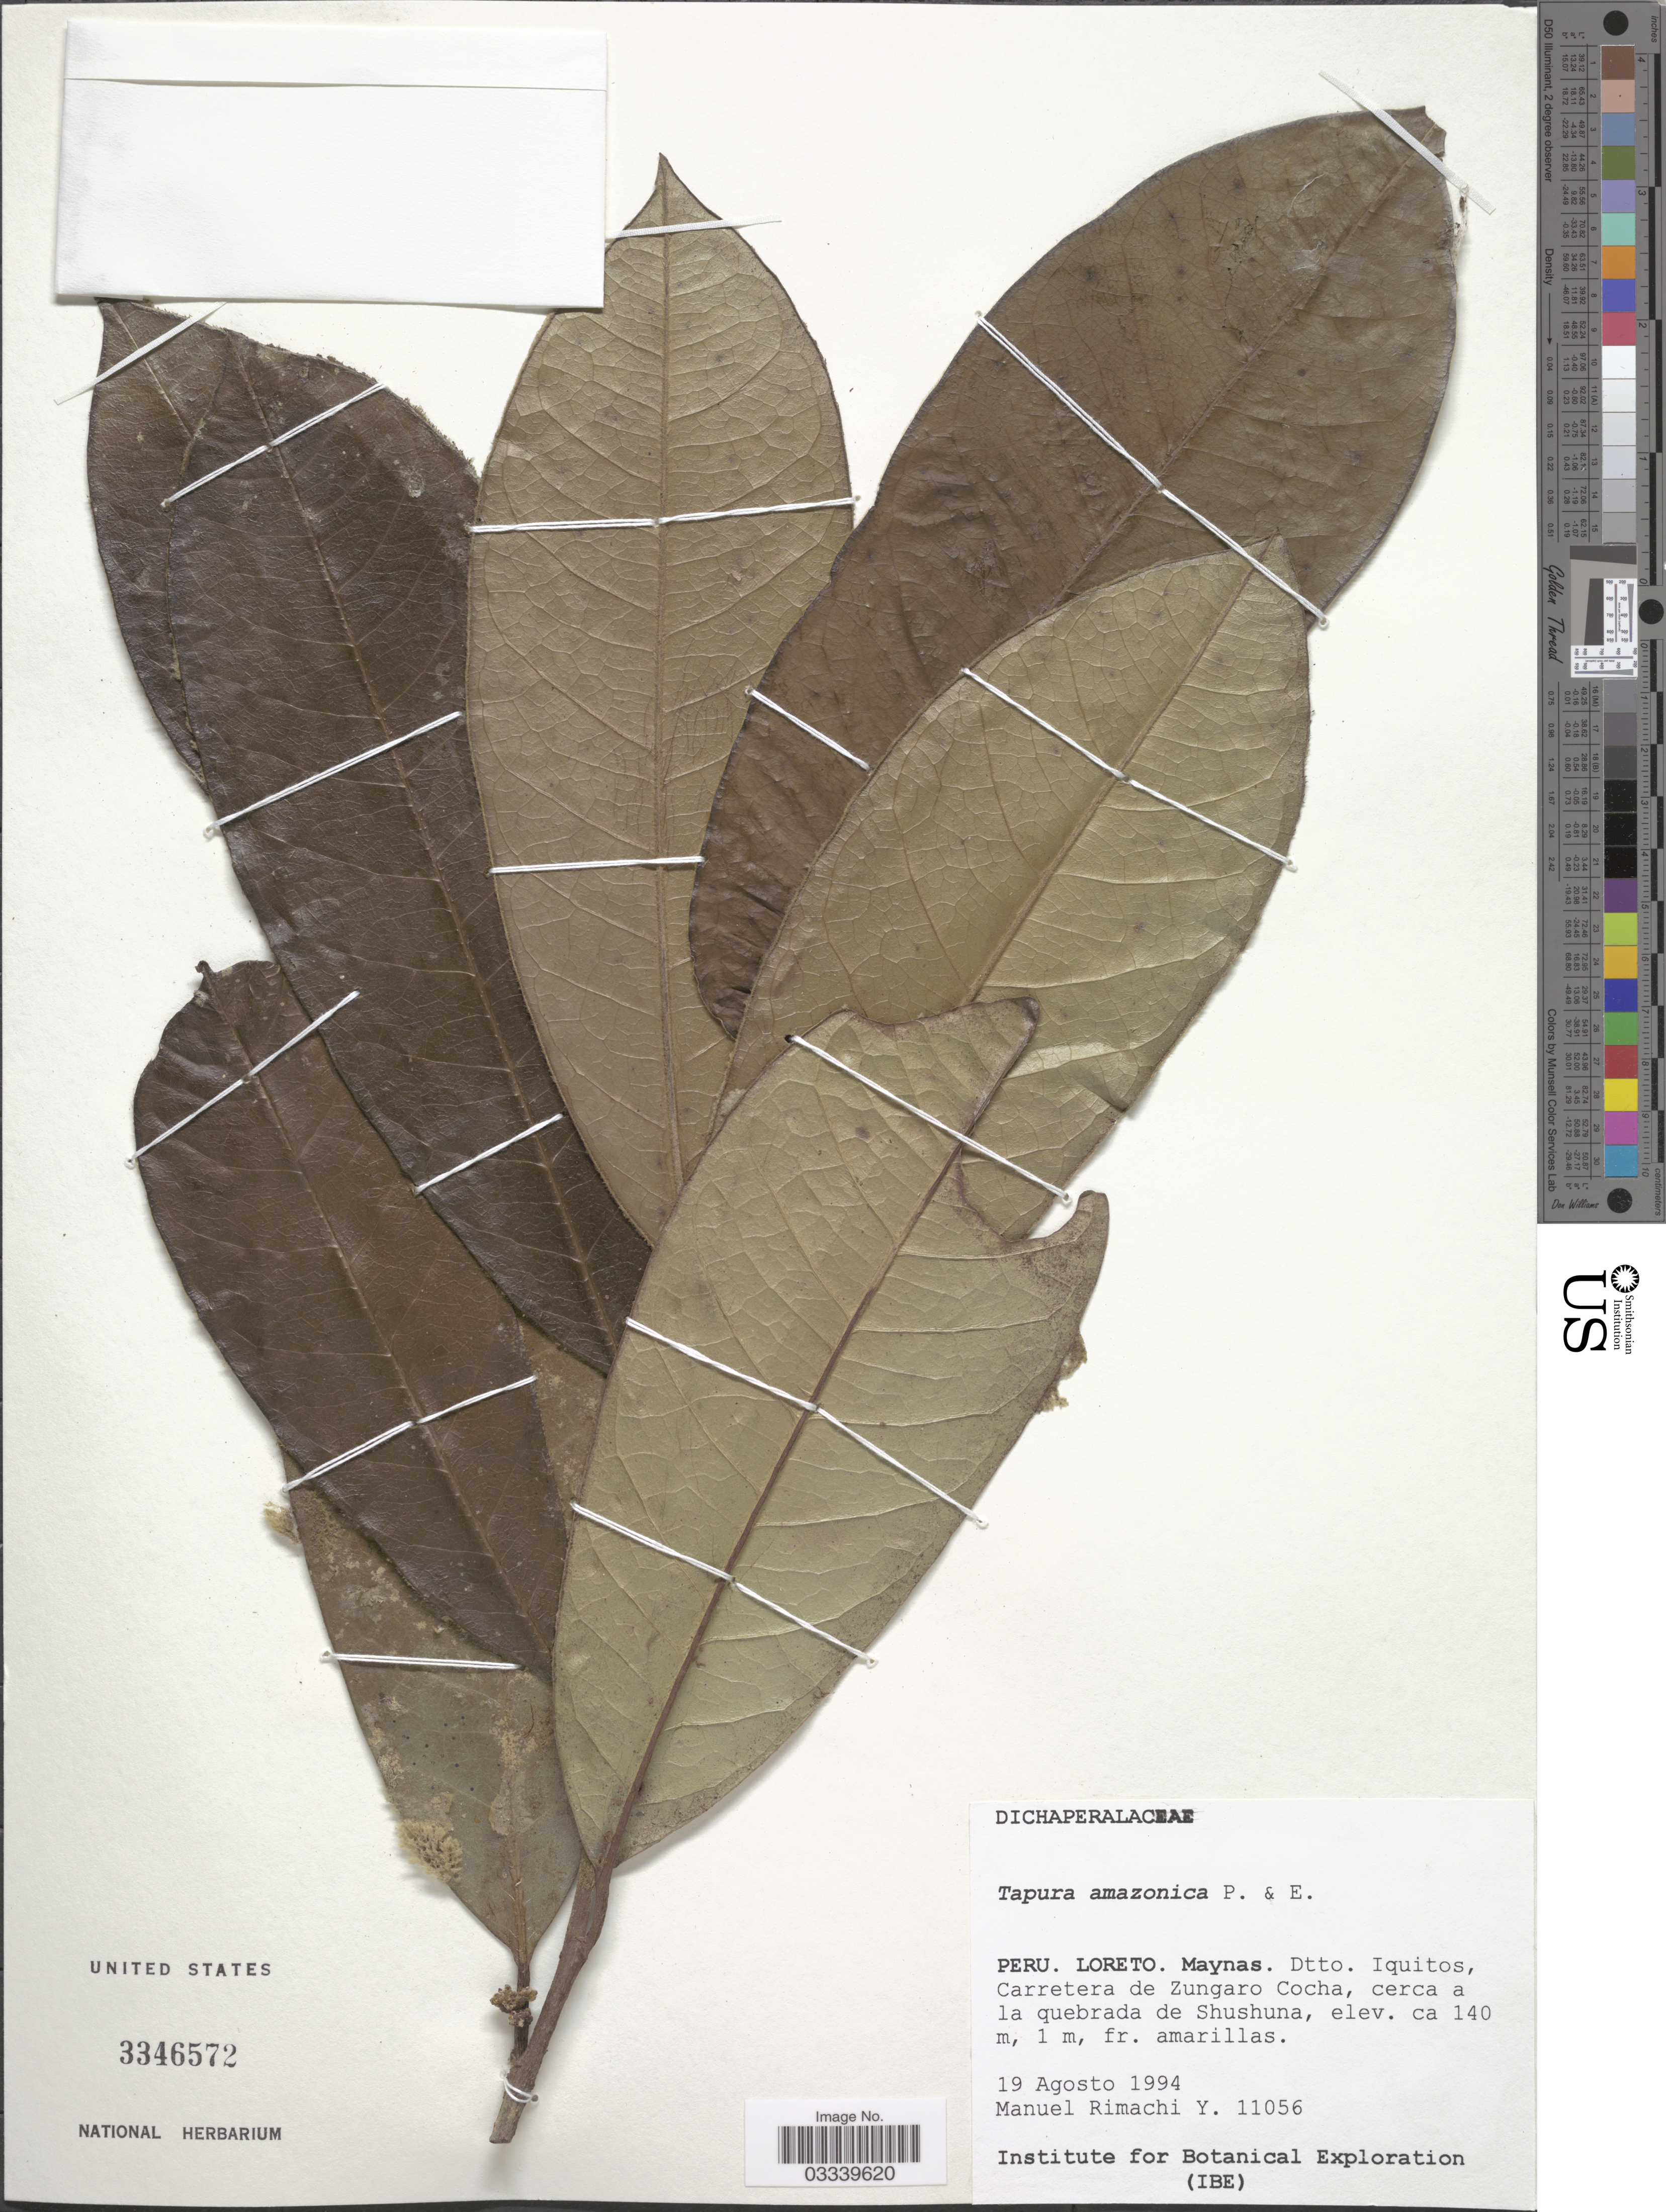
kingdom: Plantae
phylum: Tracheophyta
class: Magnoliopsida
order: Malpighiales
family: Dichapetalaceae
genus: Tapura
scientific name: Tapura amazonica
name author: Poepp. & Endl.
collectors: M. Rimachi Y.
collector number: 11056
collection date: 1994-08-19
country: Peru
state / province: Loreto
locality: Maynas. Dtto. Iquitos, Carretera de Zungaro Cocha, cerca la quebrada de Shushuna.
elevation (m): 140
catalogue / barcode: US 3346572